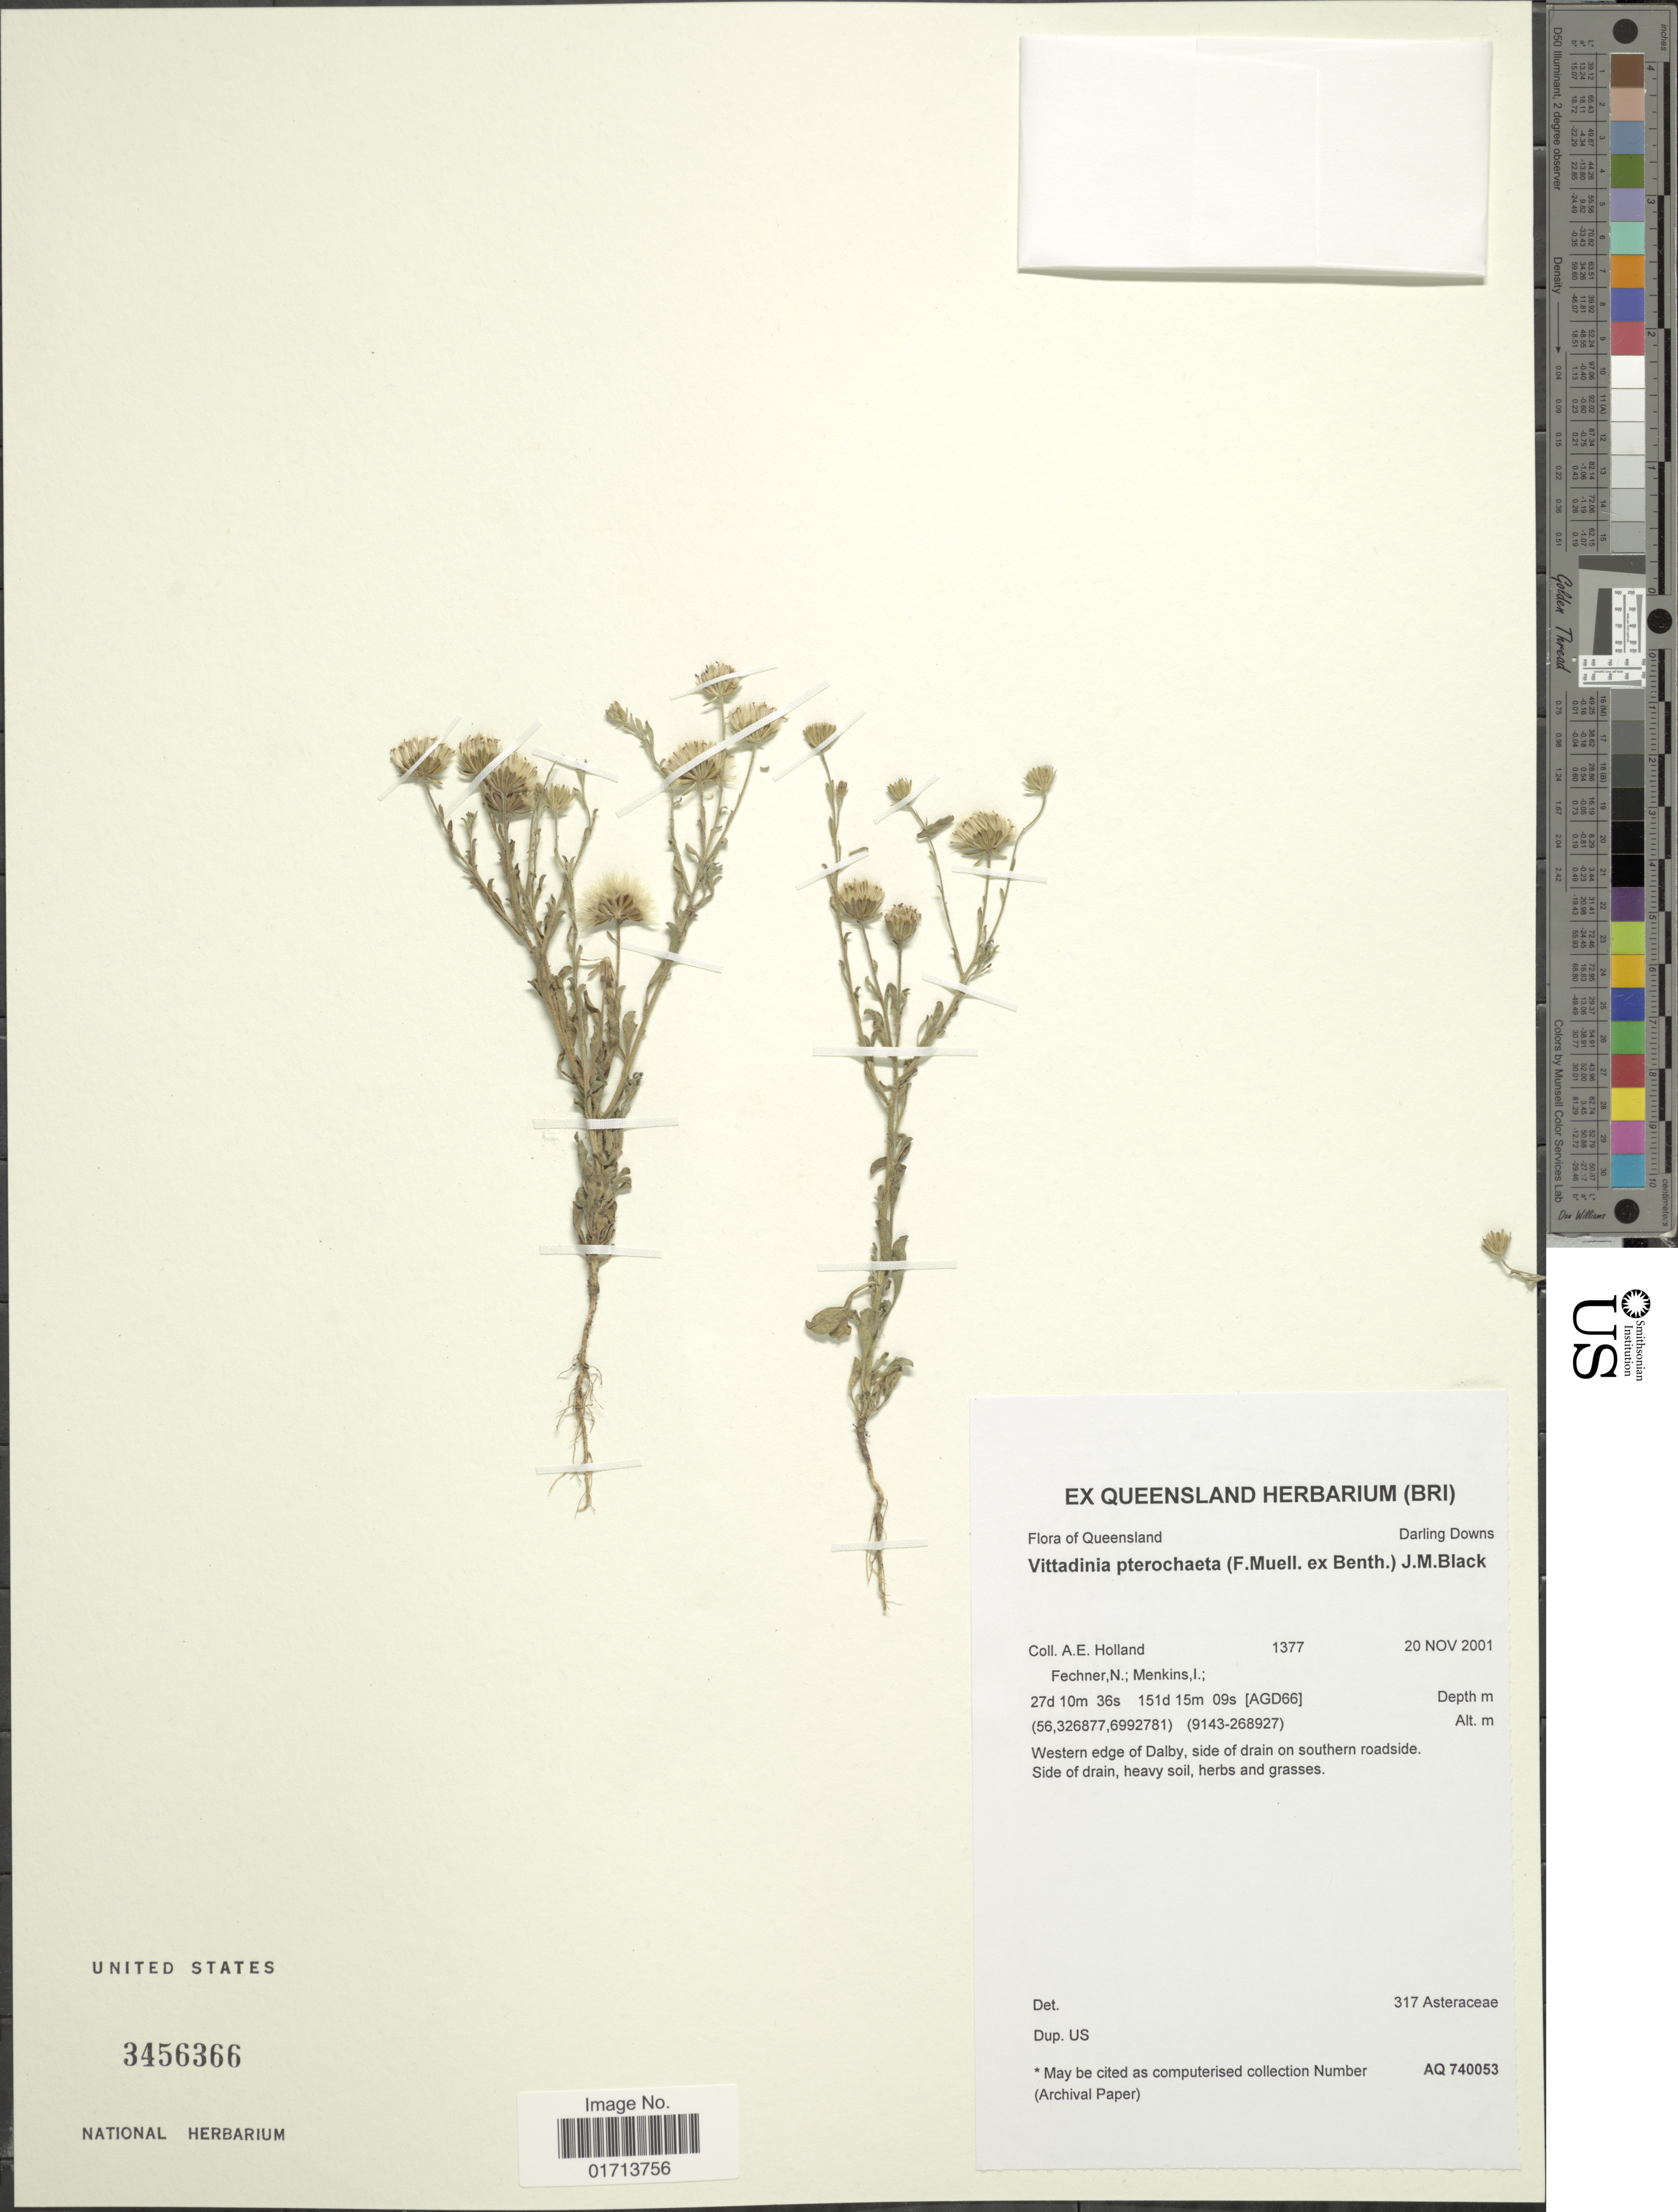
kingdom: Plantae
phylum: Tracheophyta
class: Magnoliopsida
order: Asterales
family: Asteraceae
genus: Vittadinia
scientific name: Vittadinia pterochaeta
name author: (F. Muell. ex Benth.) J.M. Black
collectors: A. Holland, N. Fechner & I. Menkins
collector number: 1377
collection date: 2001-11-20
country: Australia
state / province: Queensland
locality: Darling Downs, Western edge of Dalby, side of drain on southern roadside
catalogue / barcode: US 3456366